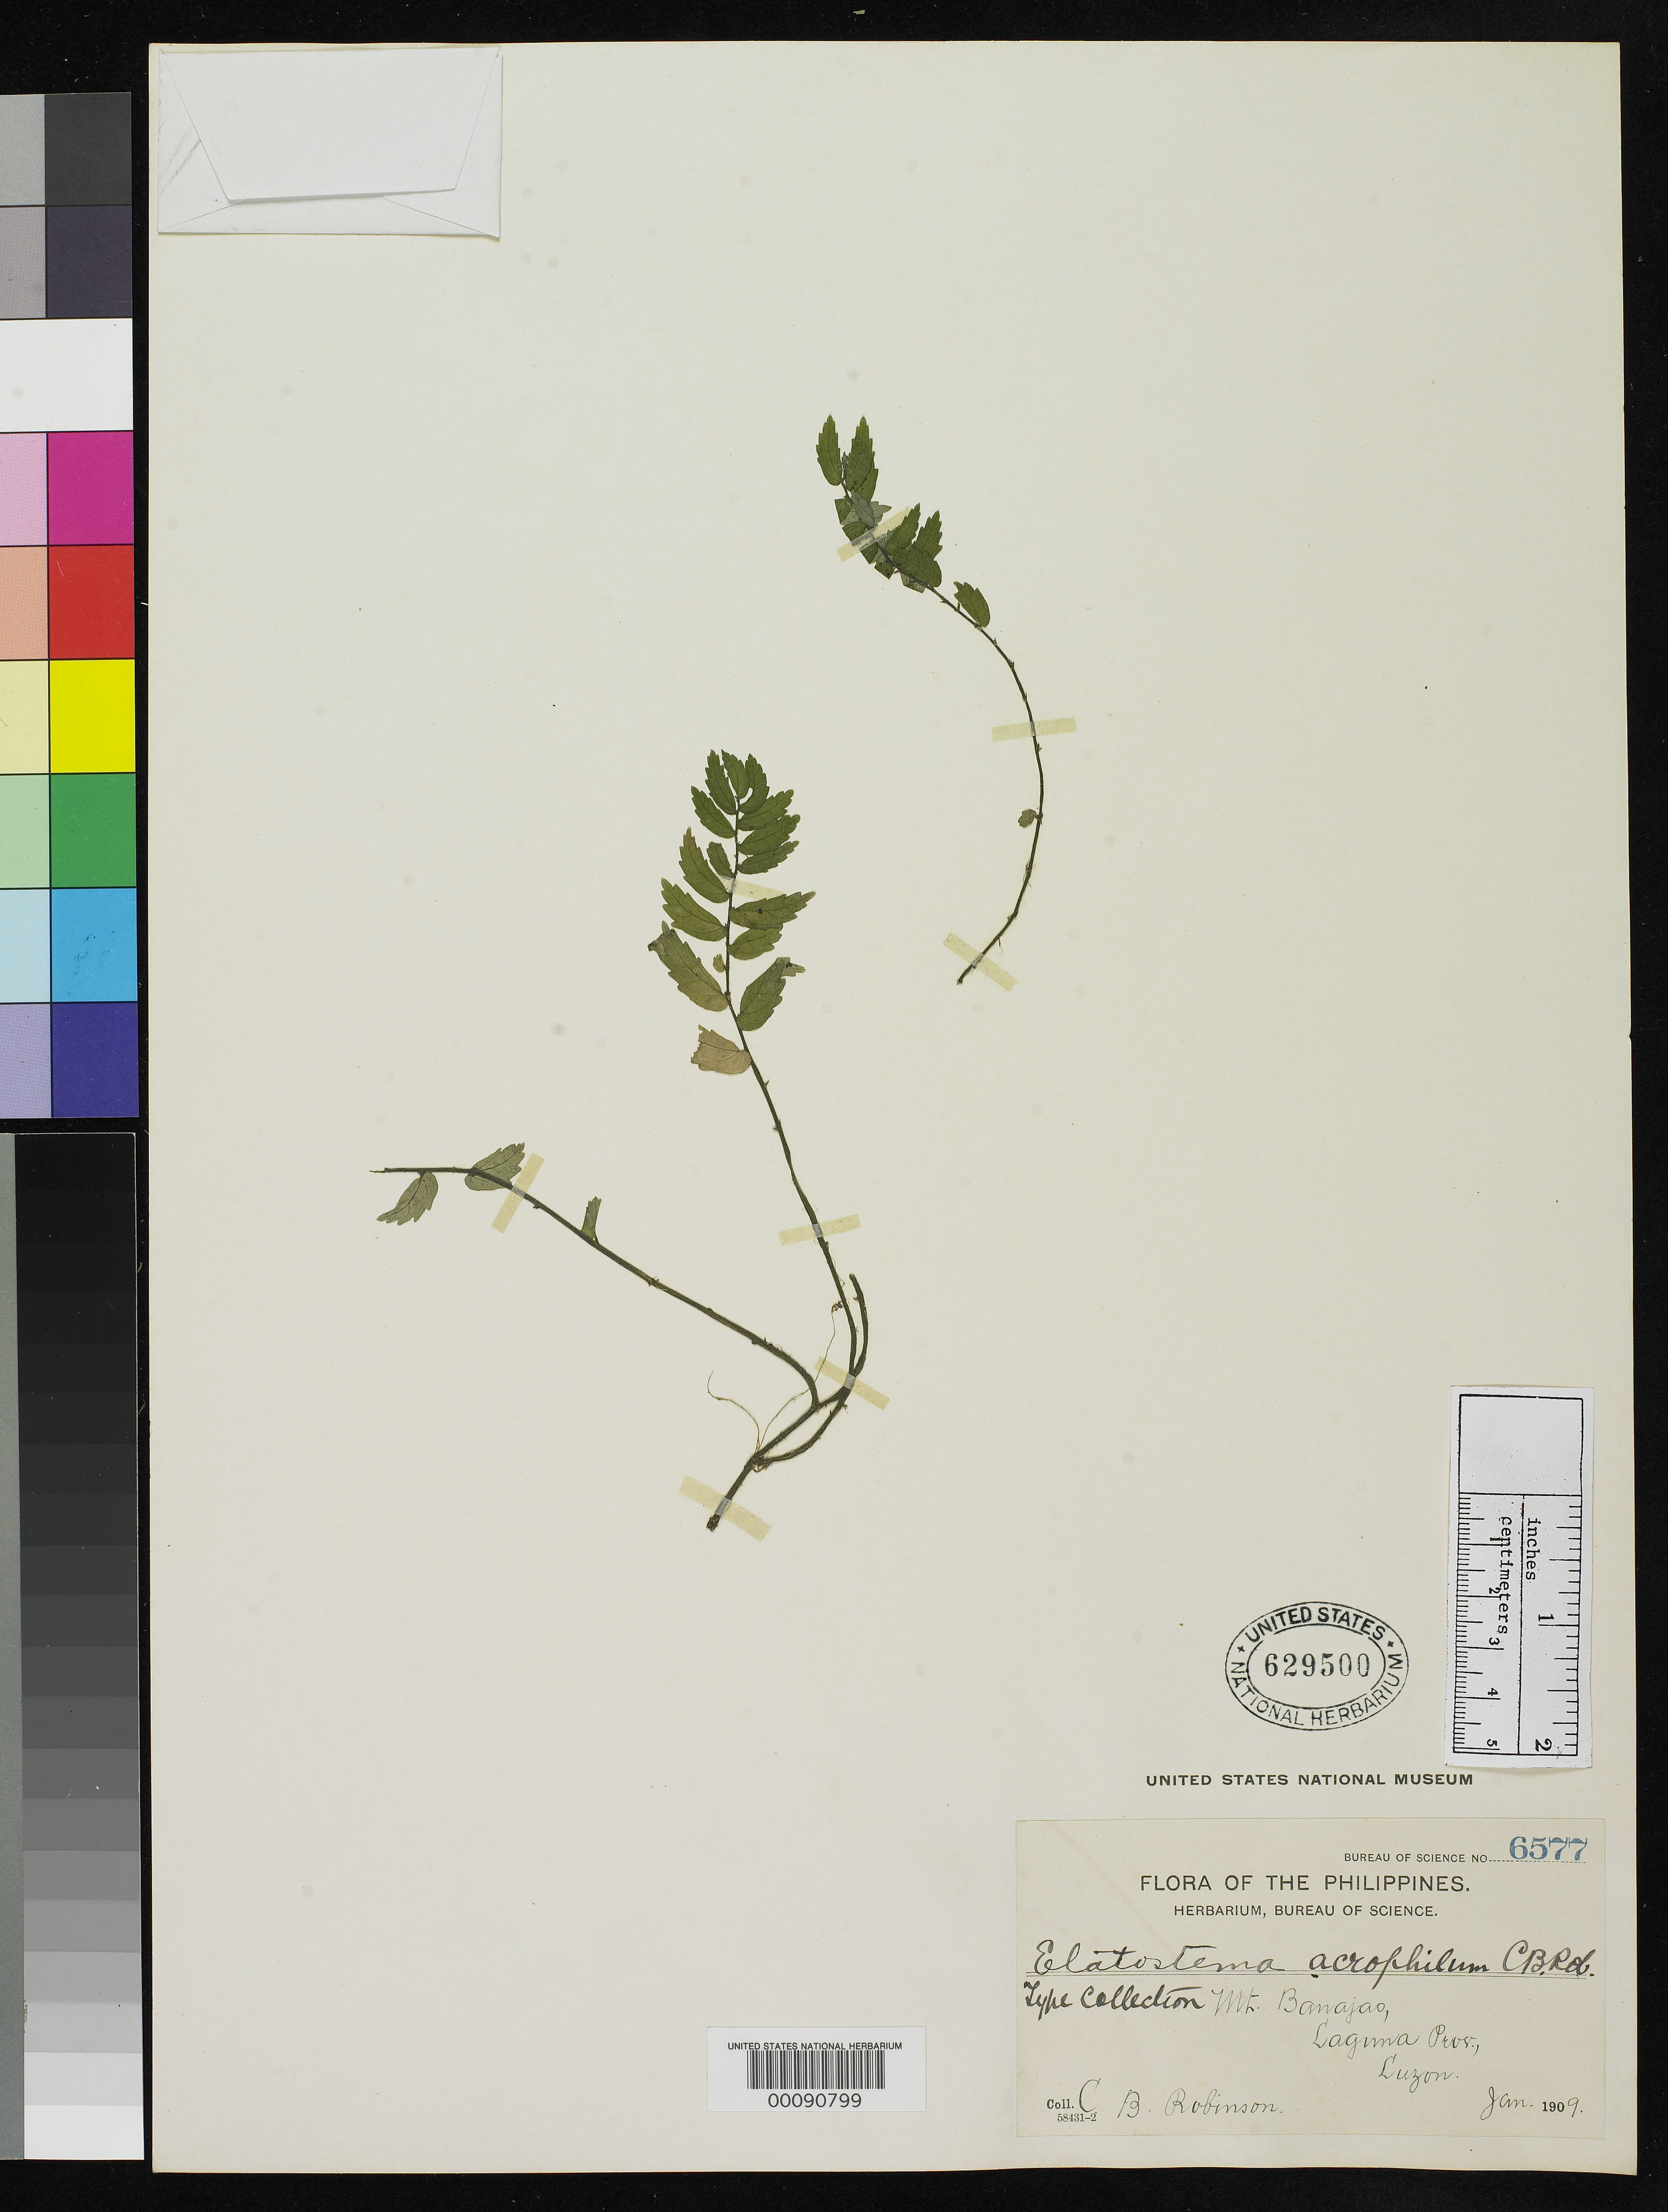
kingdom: Plantae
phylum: Tracheophyta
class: Magnoliopsida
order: Rosales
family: Urticaceae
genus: Elatostema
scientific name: Elatostema acrophilum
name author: C.B. Rob.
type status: Isotype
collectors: C. Robinson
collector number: Bur. Sci. 6577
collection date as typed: Jan 1909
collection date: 1909-01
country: Philippines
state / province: Calabarzon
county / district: Laguna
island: Luzon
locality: Mt. Banajao.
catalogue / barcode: US 629500